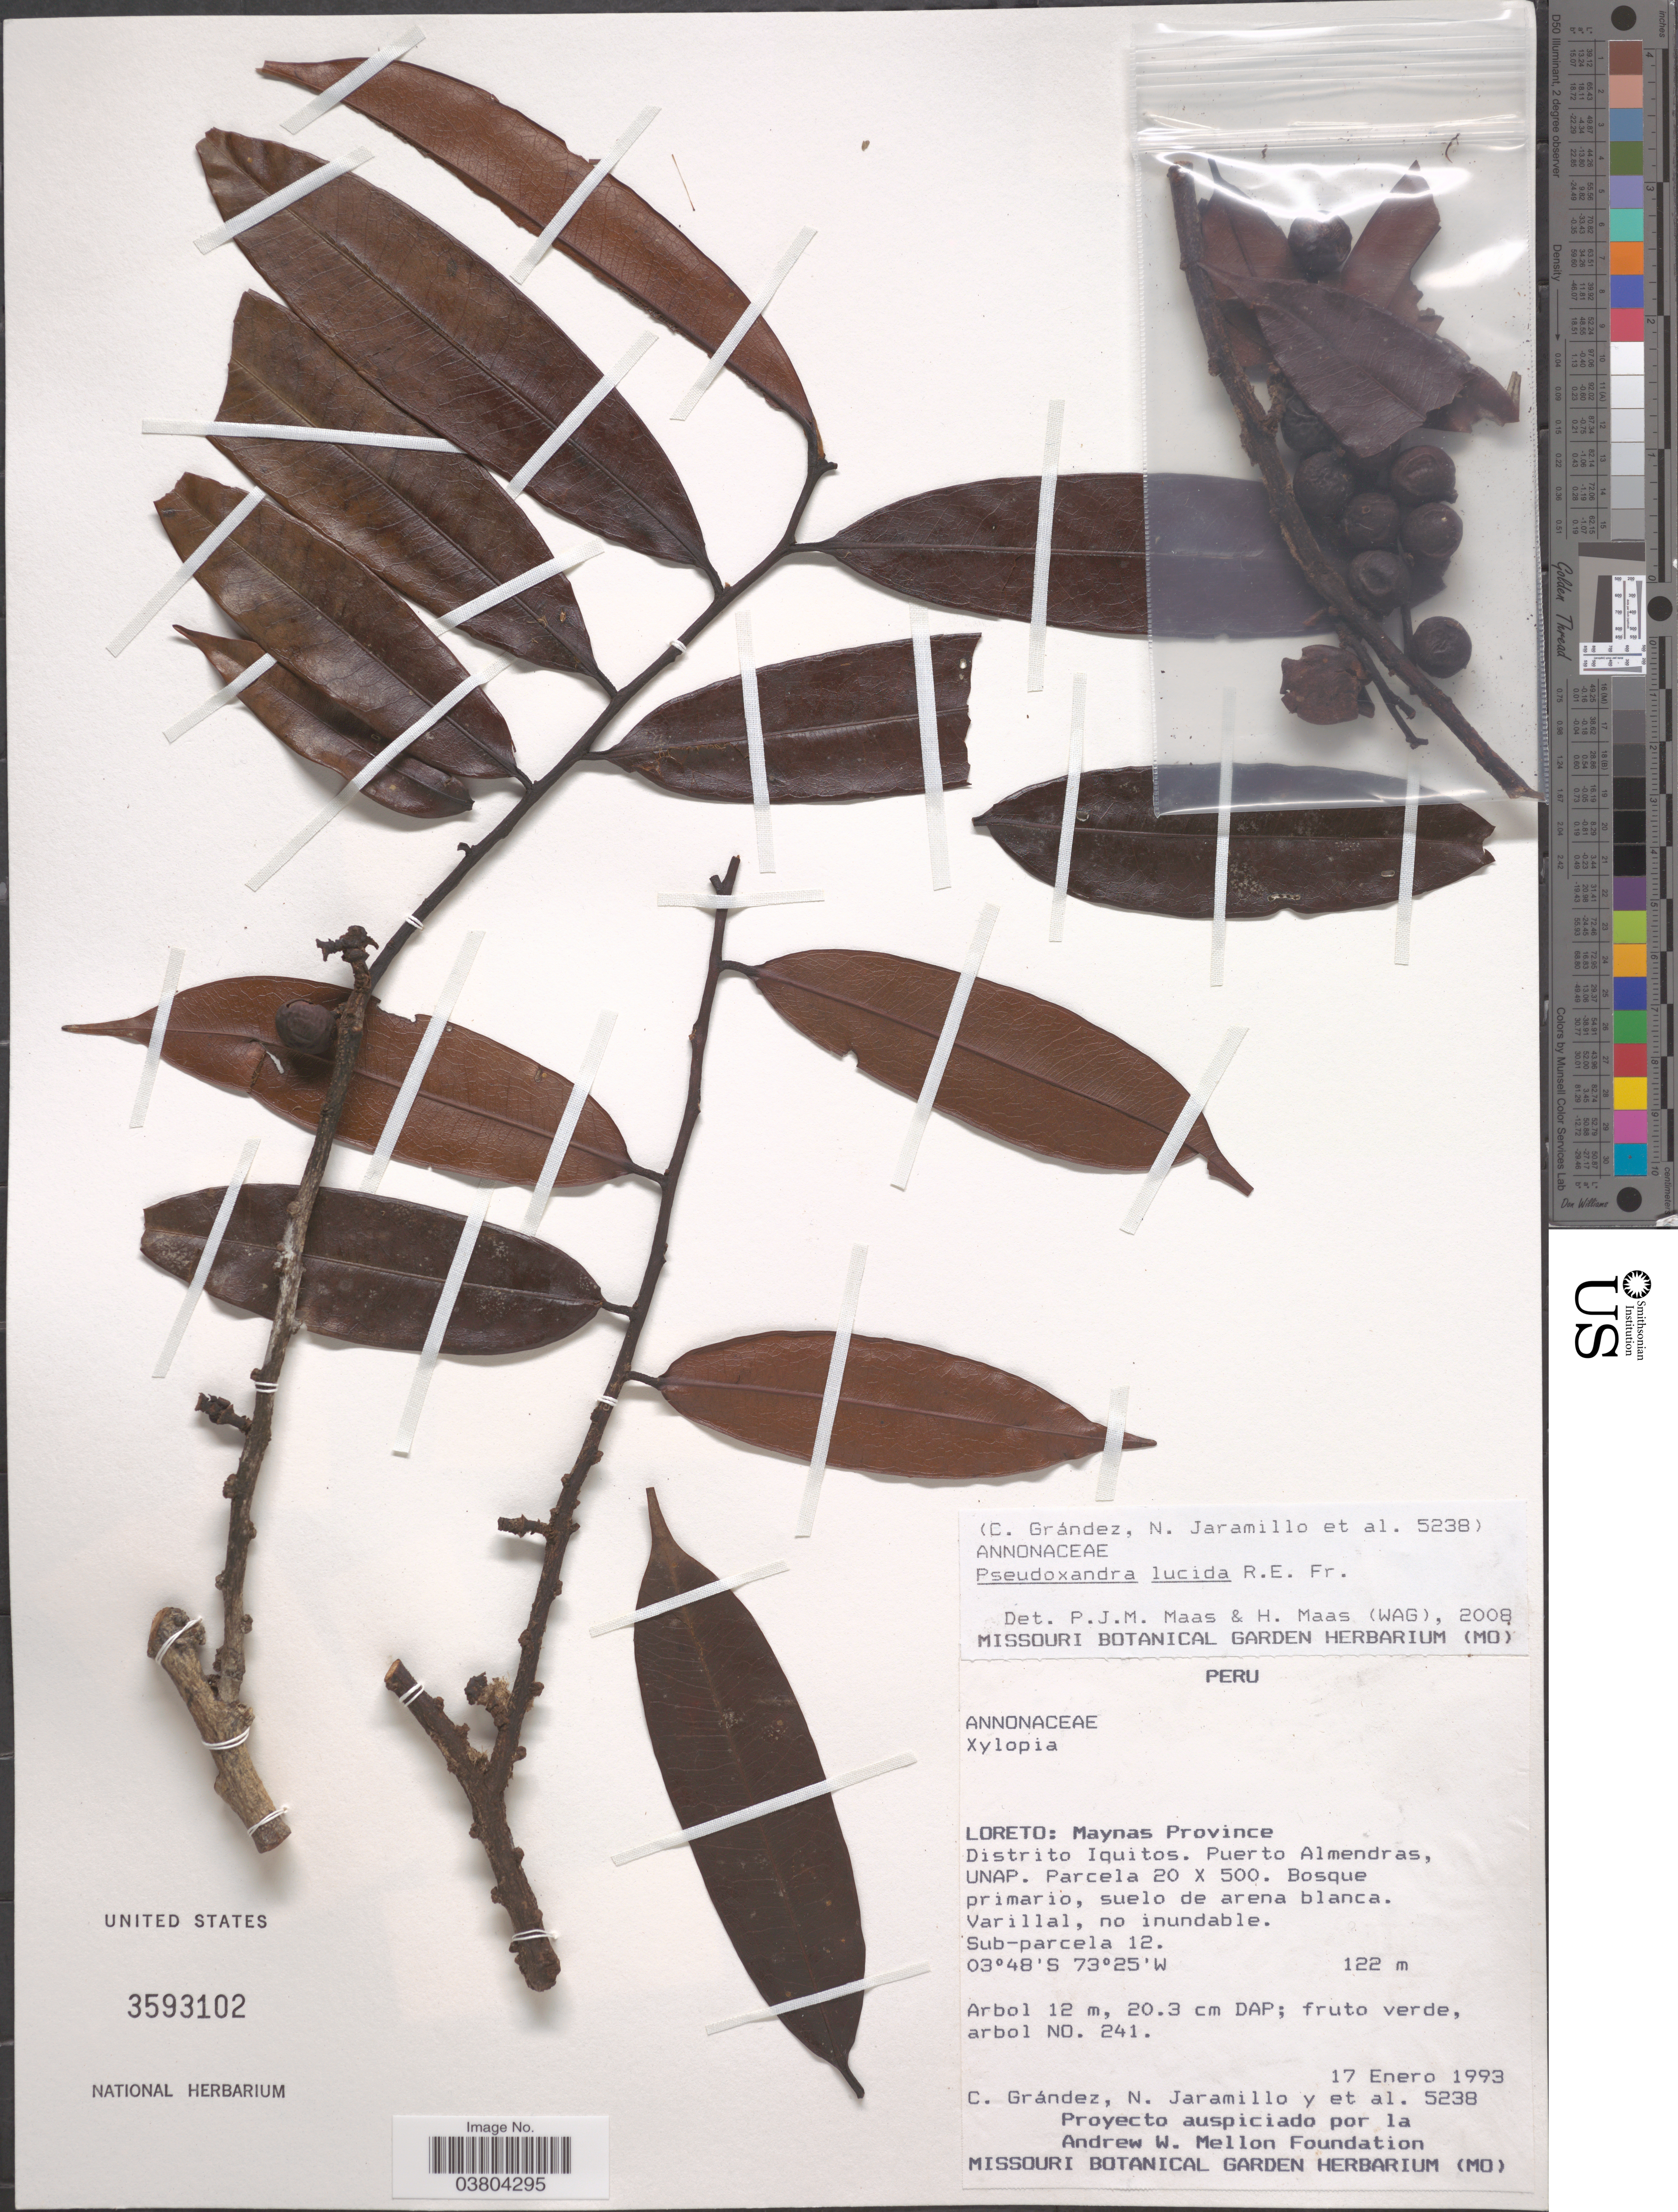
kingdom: Plantae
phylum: Tracheophyta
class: Magnoliopsida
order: Magnoliales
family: Annonaceae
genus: Pseudoxandra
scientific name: Pseudoxandra lucida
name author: R.E. Fr.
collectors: C. Grández, N. Jaramillo & et al.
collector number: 5238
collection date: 1993-01-17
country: Peru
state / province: Loreto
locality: Maynas Province. Distrito Iquitos. Puerto Almendras, UNAP.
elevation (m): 122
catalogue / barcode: US 3593102